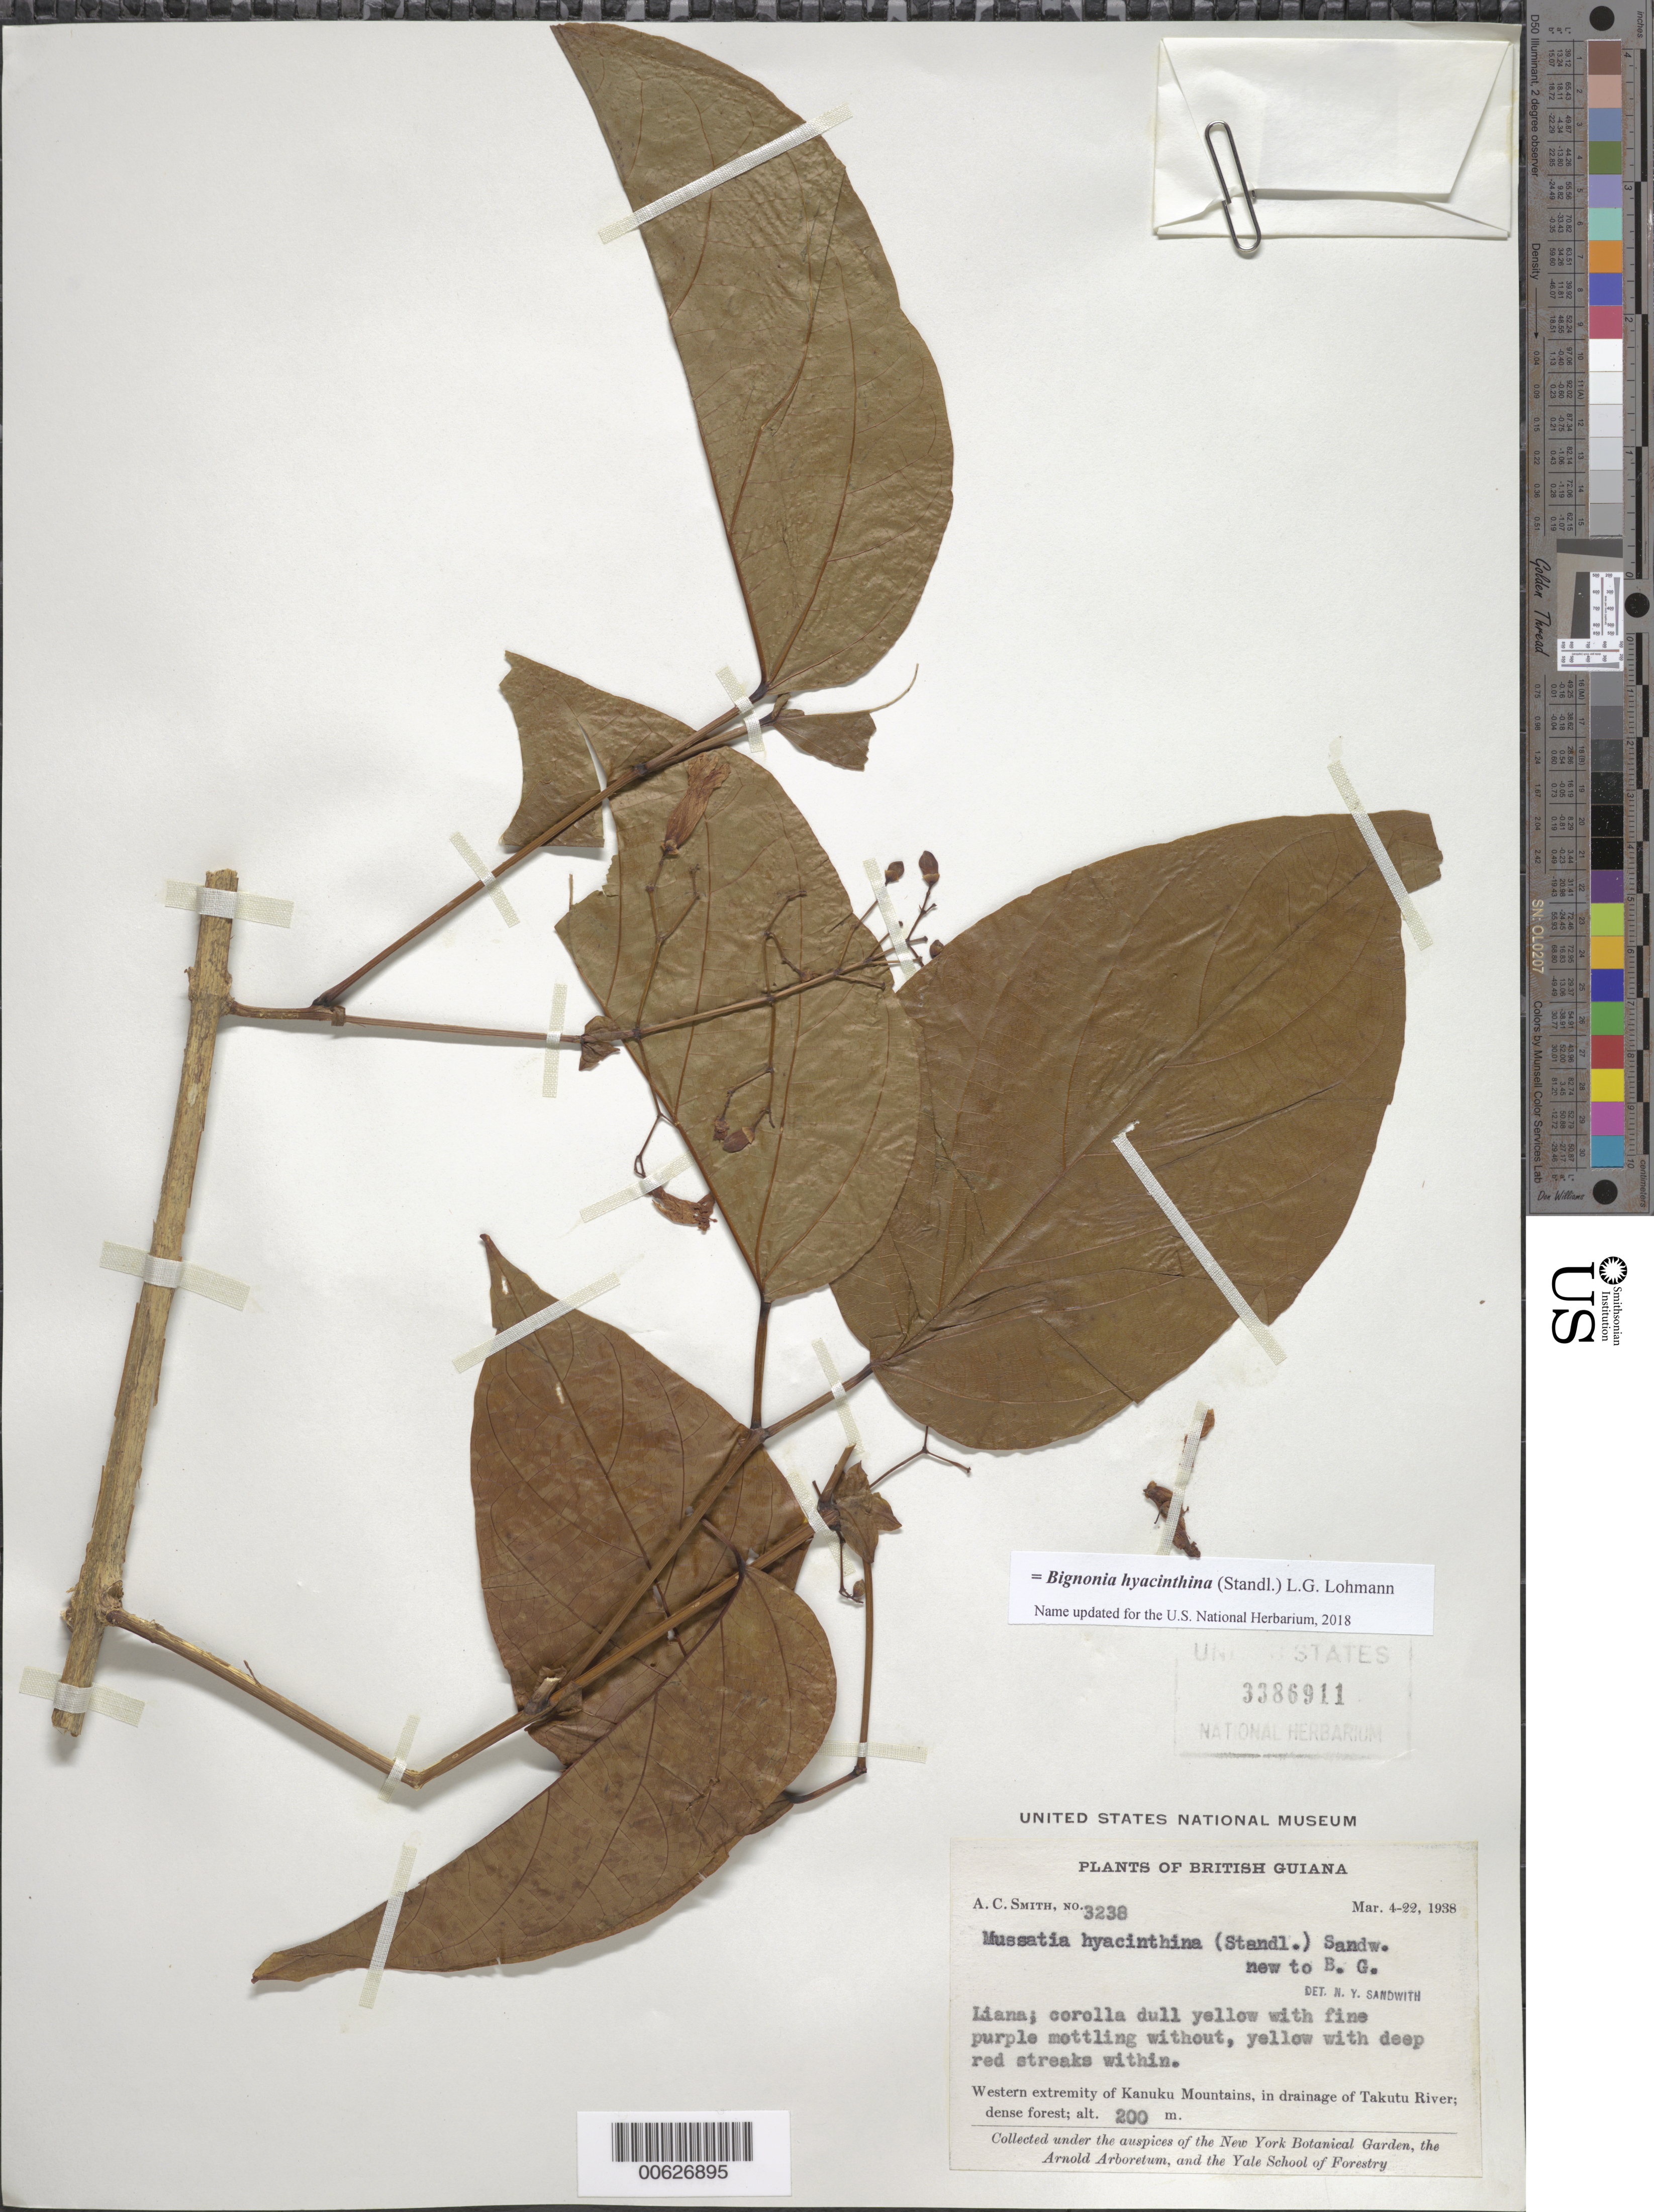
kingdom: Plantae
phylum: Tracheophyta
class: Magnoliopsida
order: Lamiales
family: Bignoniaceae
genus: Bignonia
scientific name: Bignonia hyacinthina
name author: (Standl.) L.G. Lohmann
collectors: A. C. Smith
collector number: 3238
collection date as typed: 4-Mar-38 to 22-Mar-38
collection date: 1938-03-04/1938-03-22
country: Guyana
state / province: U. Takutu-U. Essequibo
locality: Kanuku Mts., drainage of Takutu R., western extremity of Kanuku Mountains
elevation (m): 200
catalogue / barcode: US 3386911